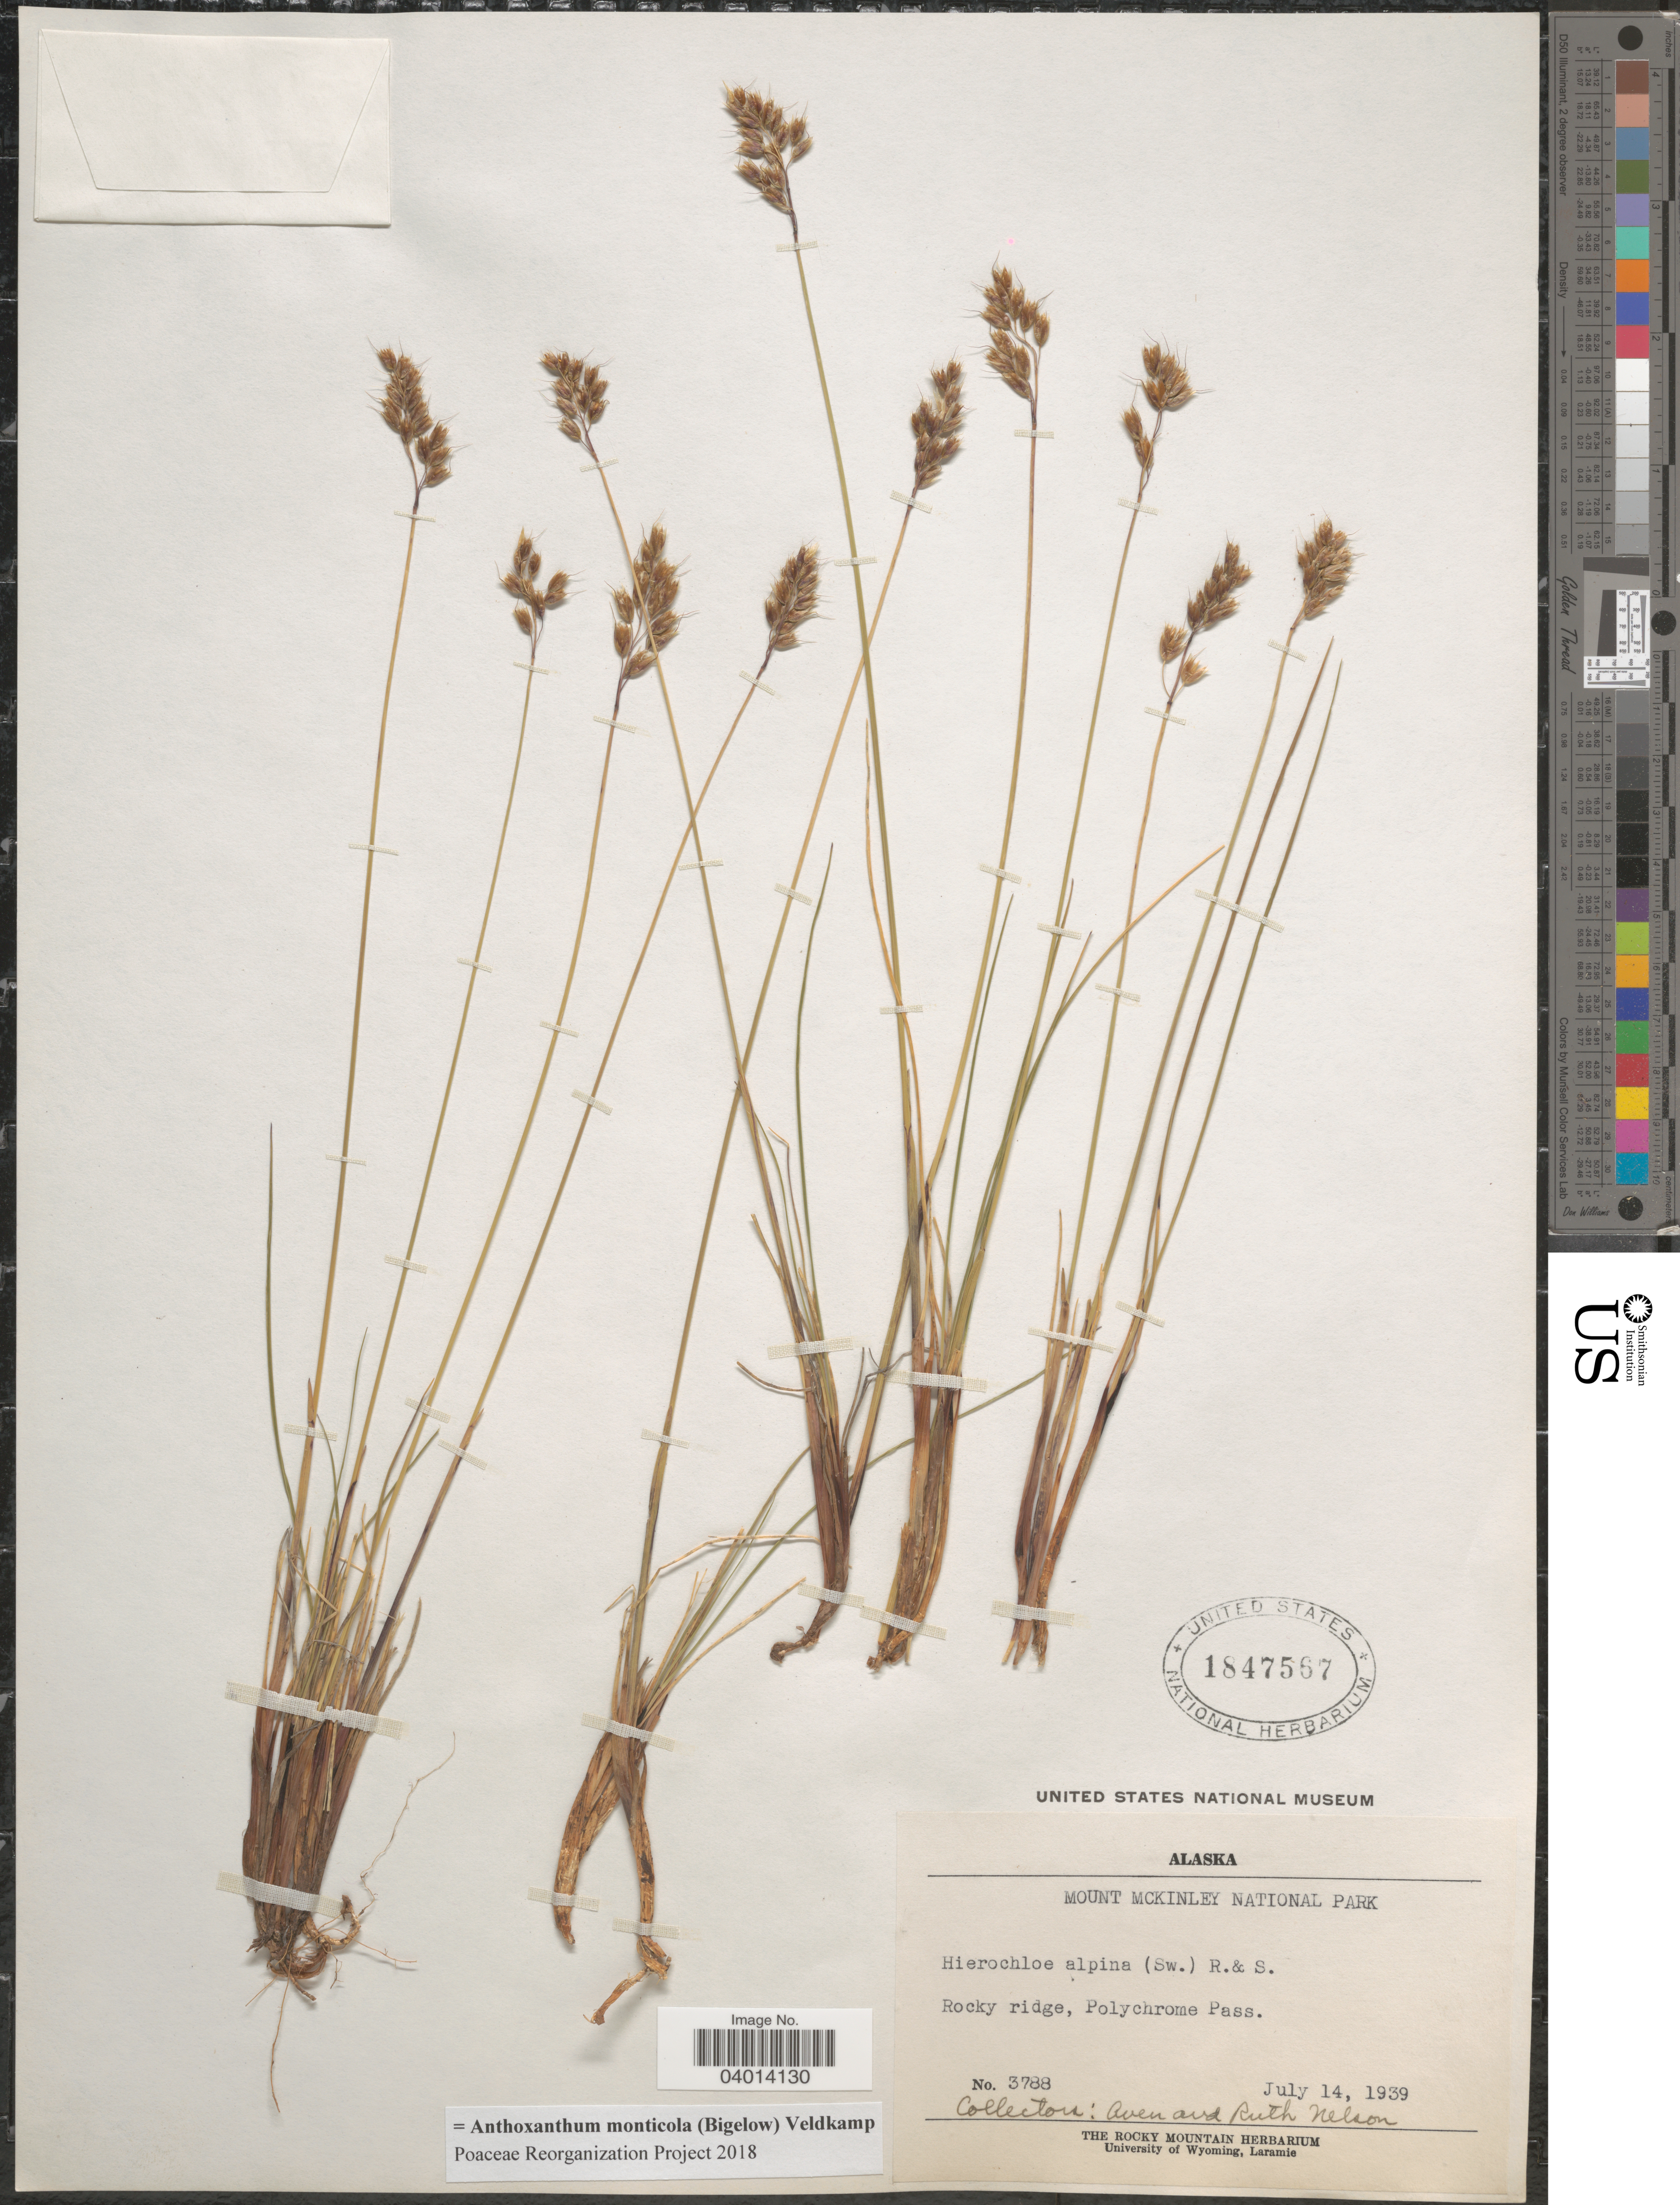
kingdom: Plantae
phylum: Tracheophyta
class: Liliopsida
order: Poales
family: Poaceae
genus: Anthoxanthum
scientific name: Anthoxanthum monticola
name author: (Bigelow) Veldkamp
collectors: A. Nelson & R. A. Nelson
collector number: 3788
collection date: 1939-07-14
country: United States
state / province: Alaska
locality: Mount Mckinley National Park. Rocky ridge, Polychrome Pass.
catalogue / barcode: US 1847567